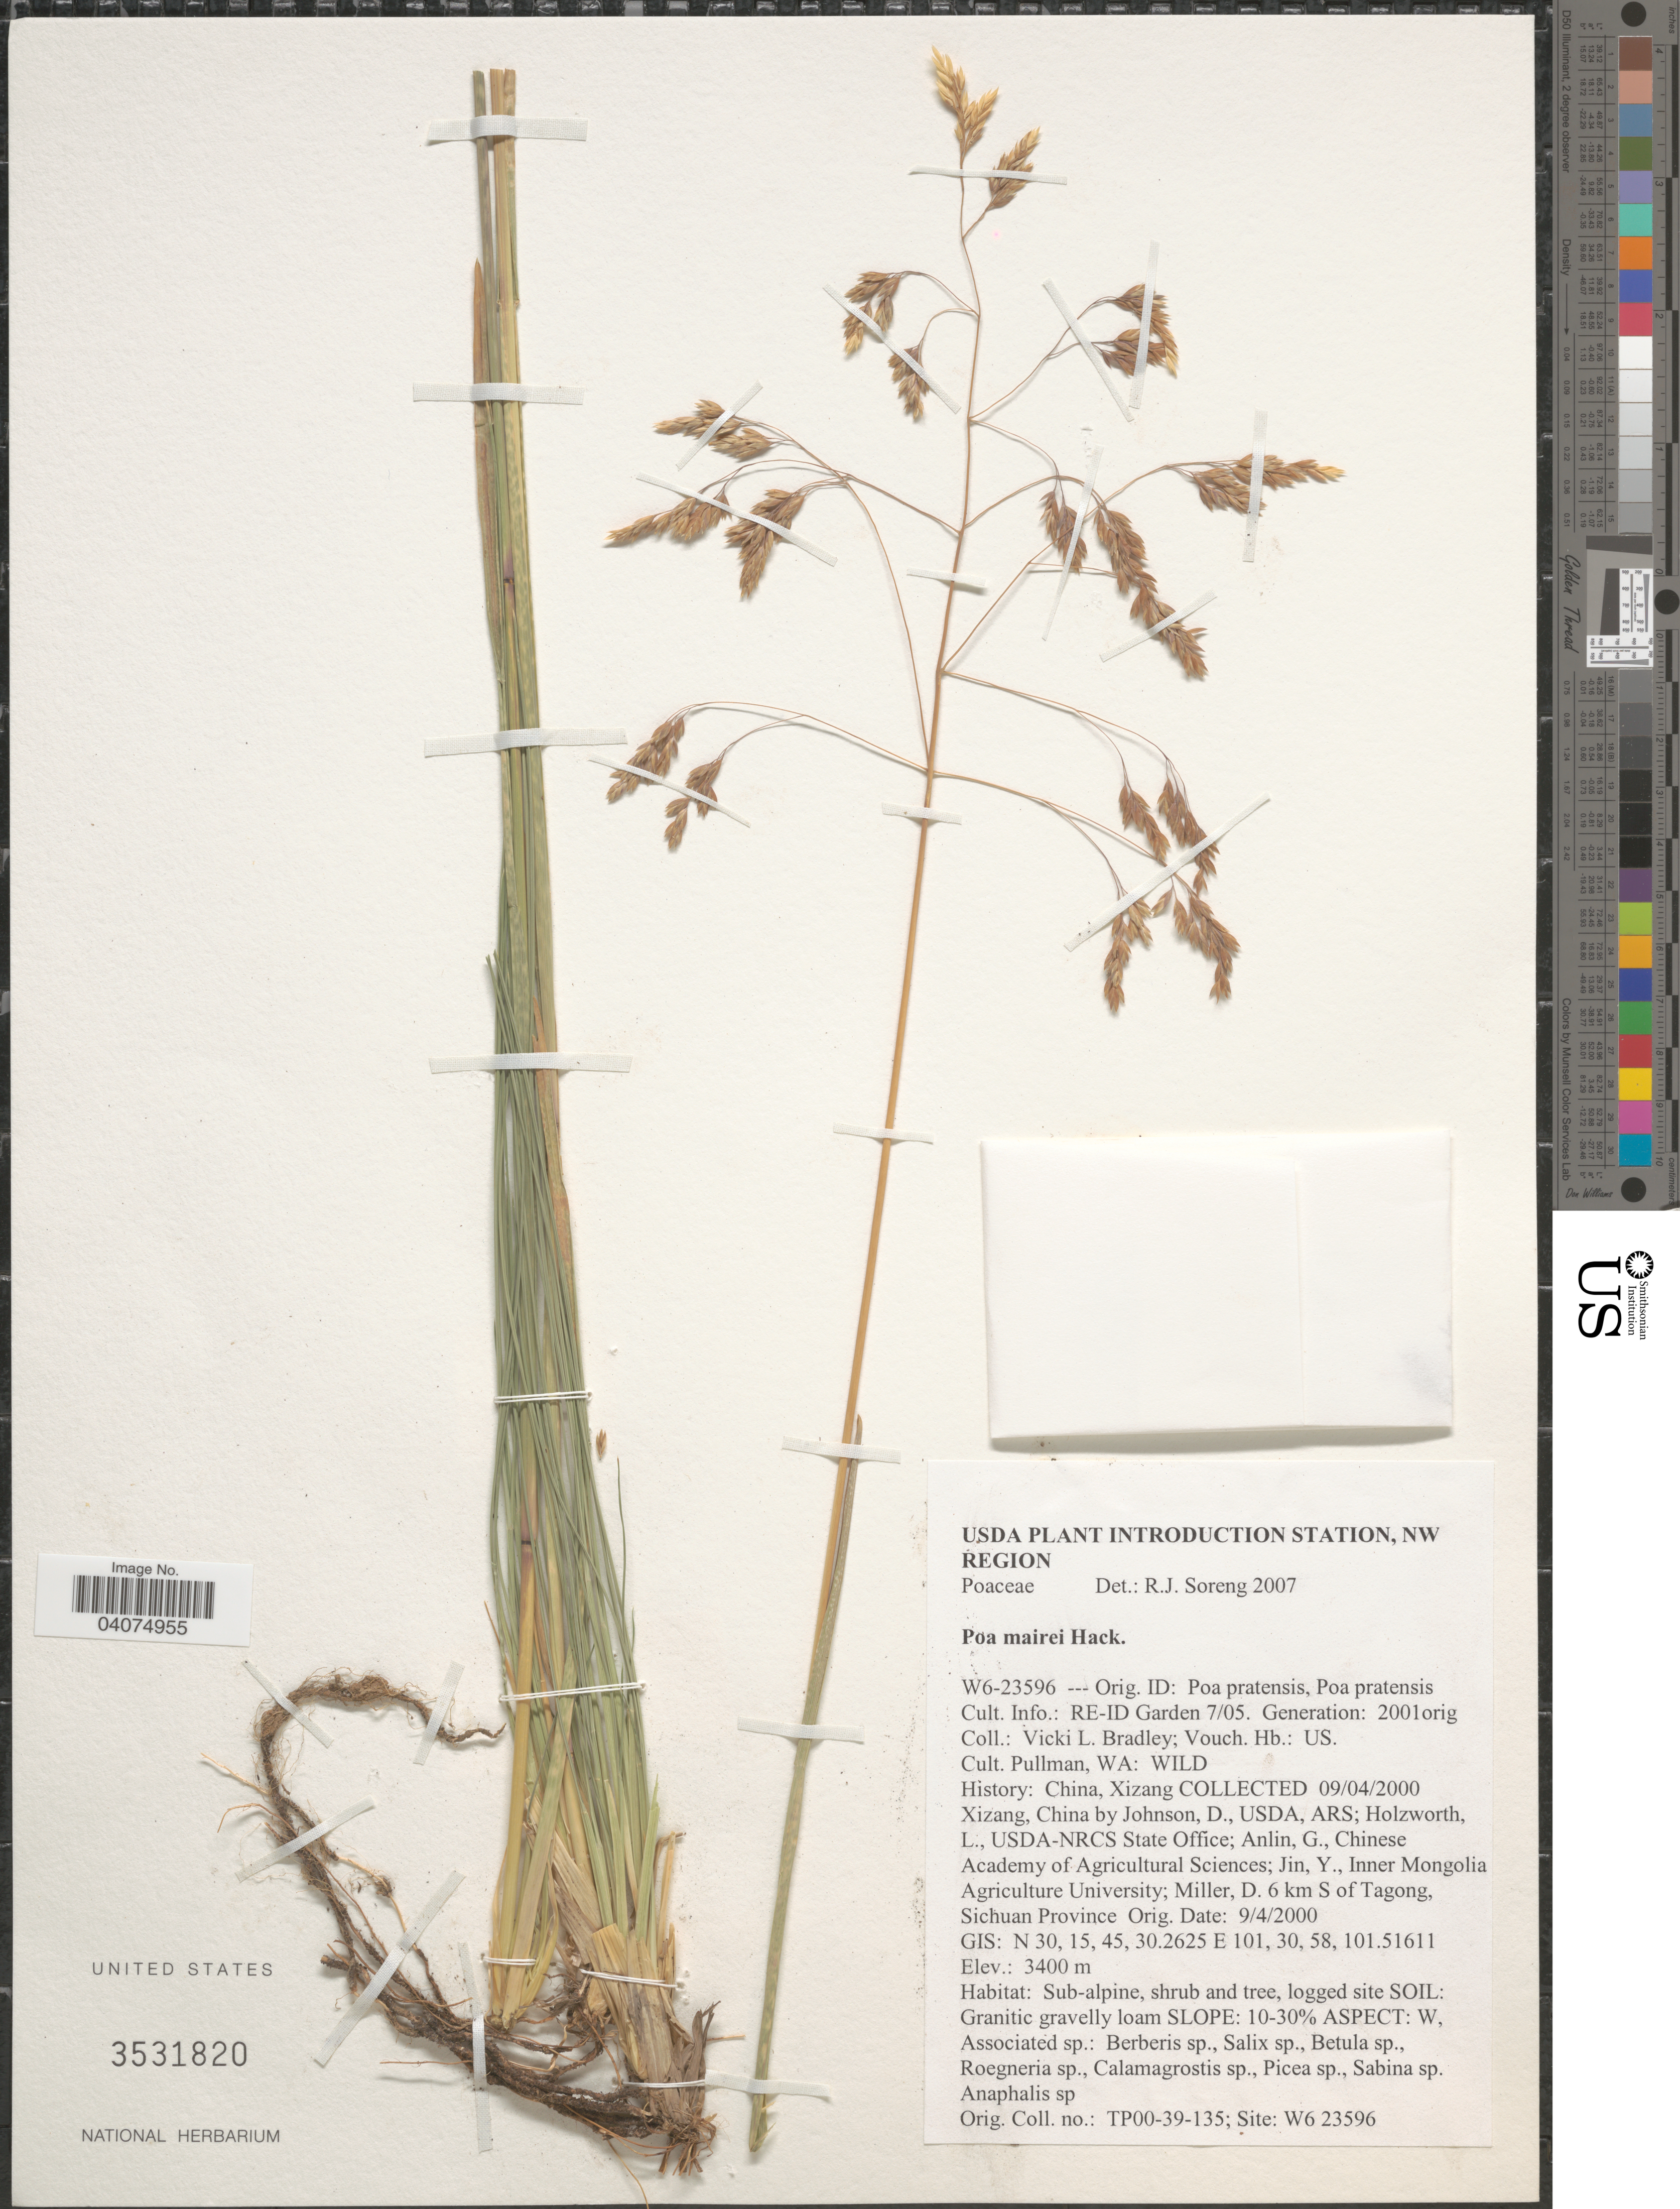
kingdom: Plantae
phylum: Tracheophyta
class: Liliopsida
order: Poales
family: Poaceae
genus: Poa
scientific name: Poa mairei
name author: Hack.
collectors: V. Bradley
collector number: W6-23596?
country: United States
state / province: Washington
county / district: Whitman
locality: RE-ID Garden 7/05. Pullman.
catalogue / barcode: US 3531820